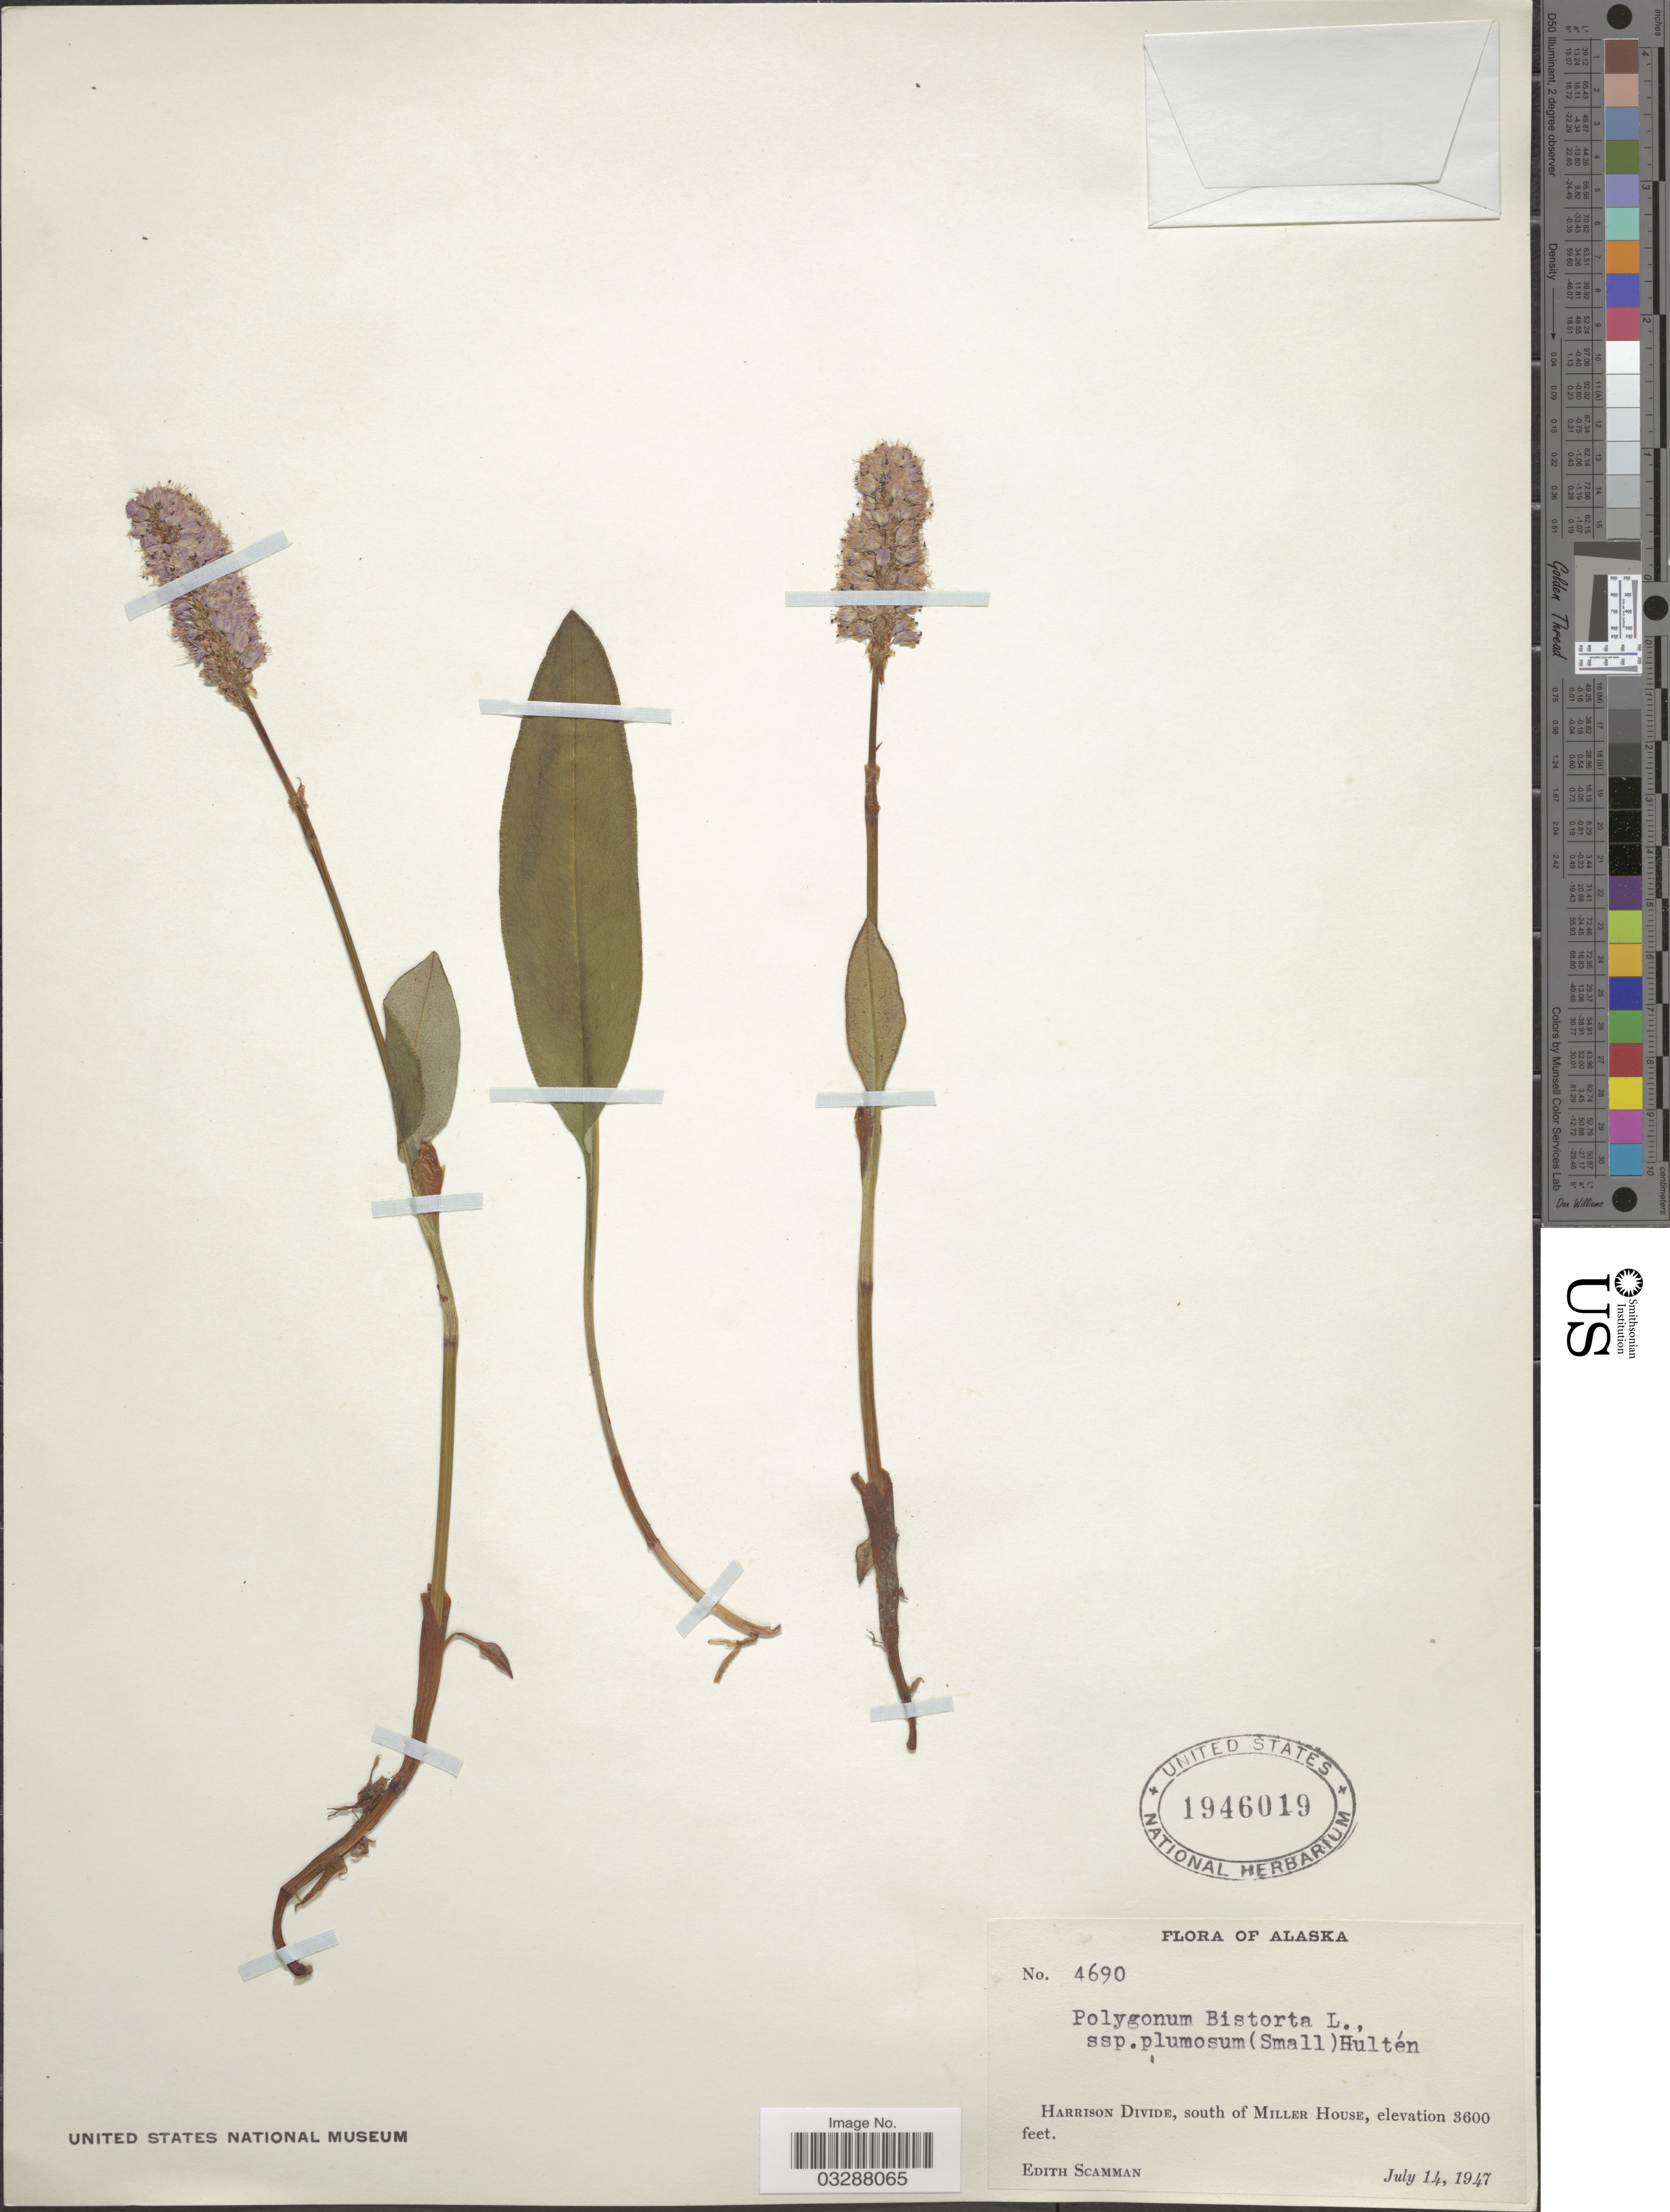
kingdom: Plantae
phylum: Tracheophyta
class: Magnoliopsida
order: Caryophyllales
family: Polygonaceae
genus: Bistorta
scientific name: Bistorta plumosa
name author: (Small) Greene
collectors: E. Scamman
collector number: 4690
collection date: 1947-07-14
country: United States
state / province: Alaska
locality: Harrison Divide, south of Miller House.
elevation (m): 1097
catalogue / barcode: US 1946019